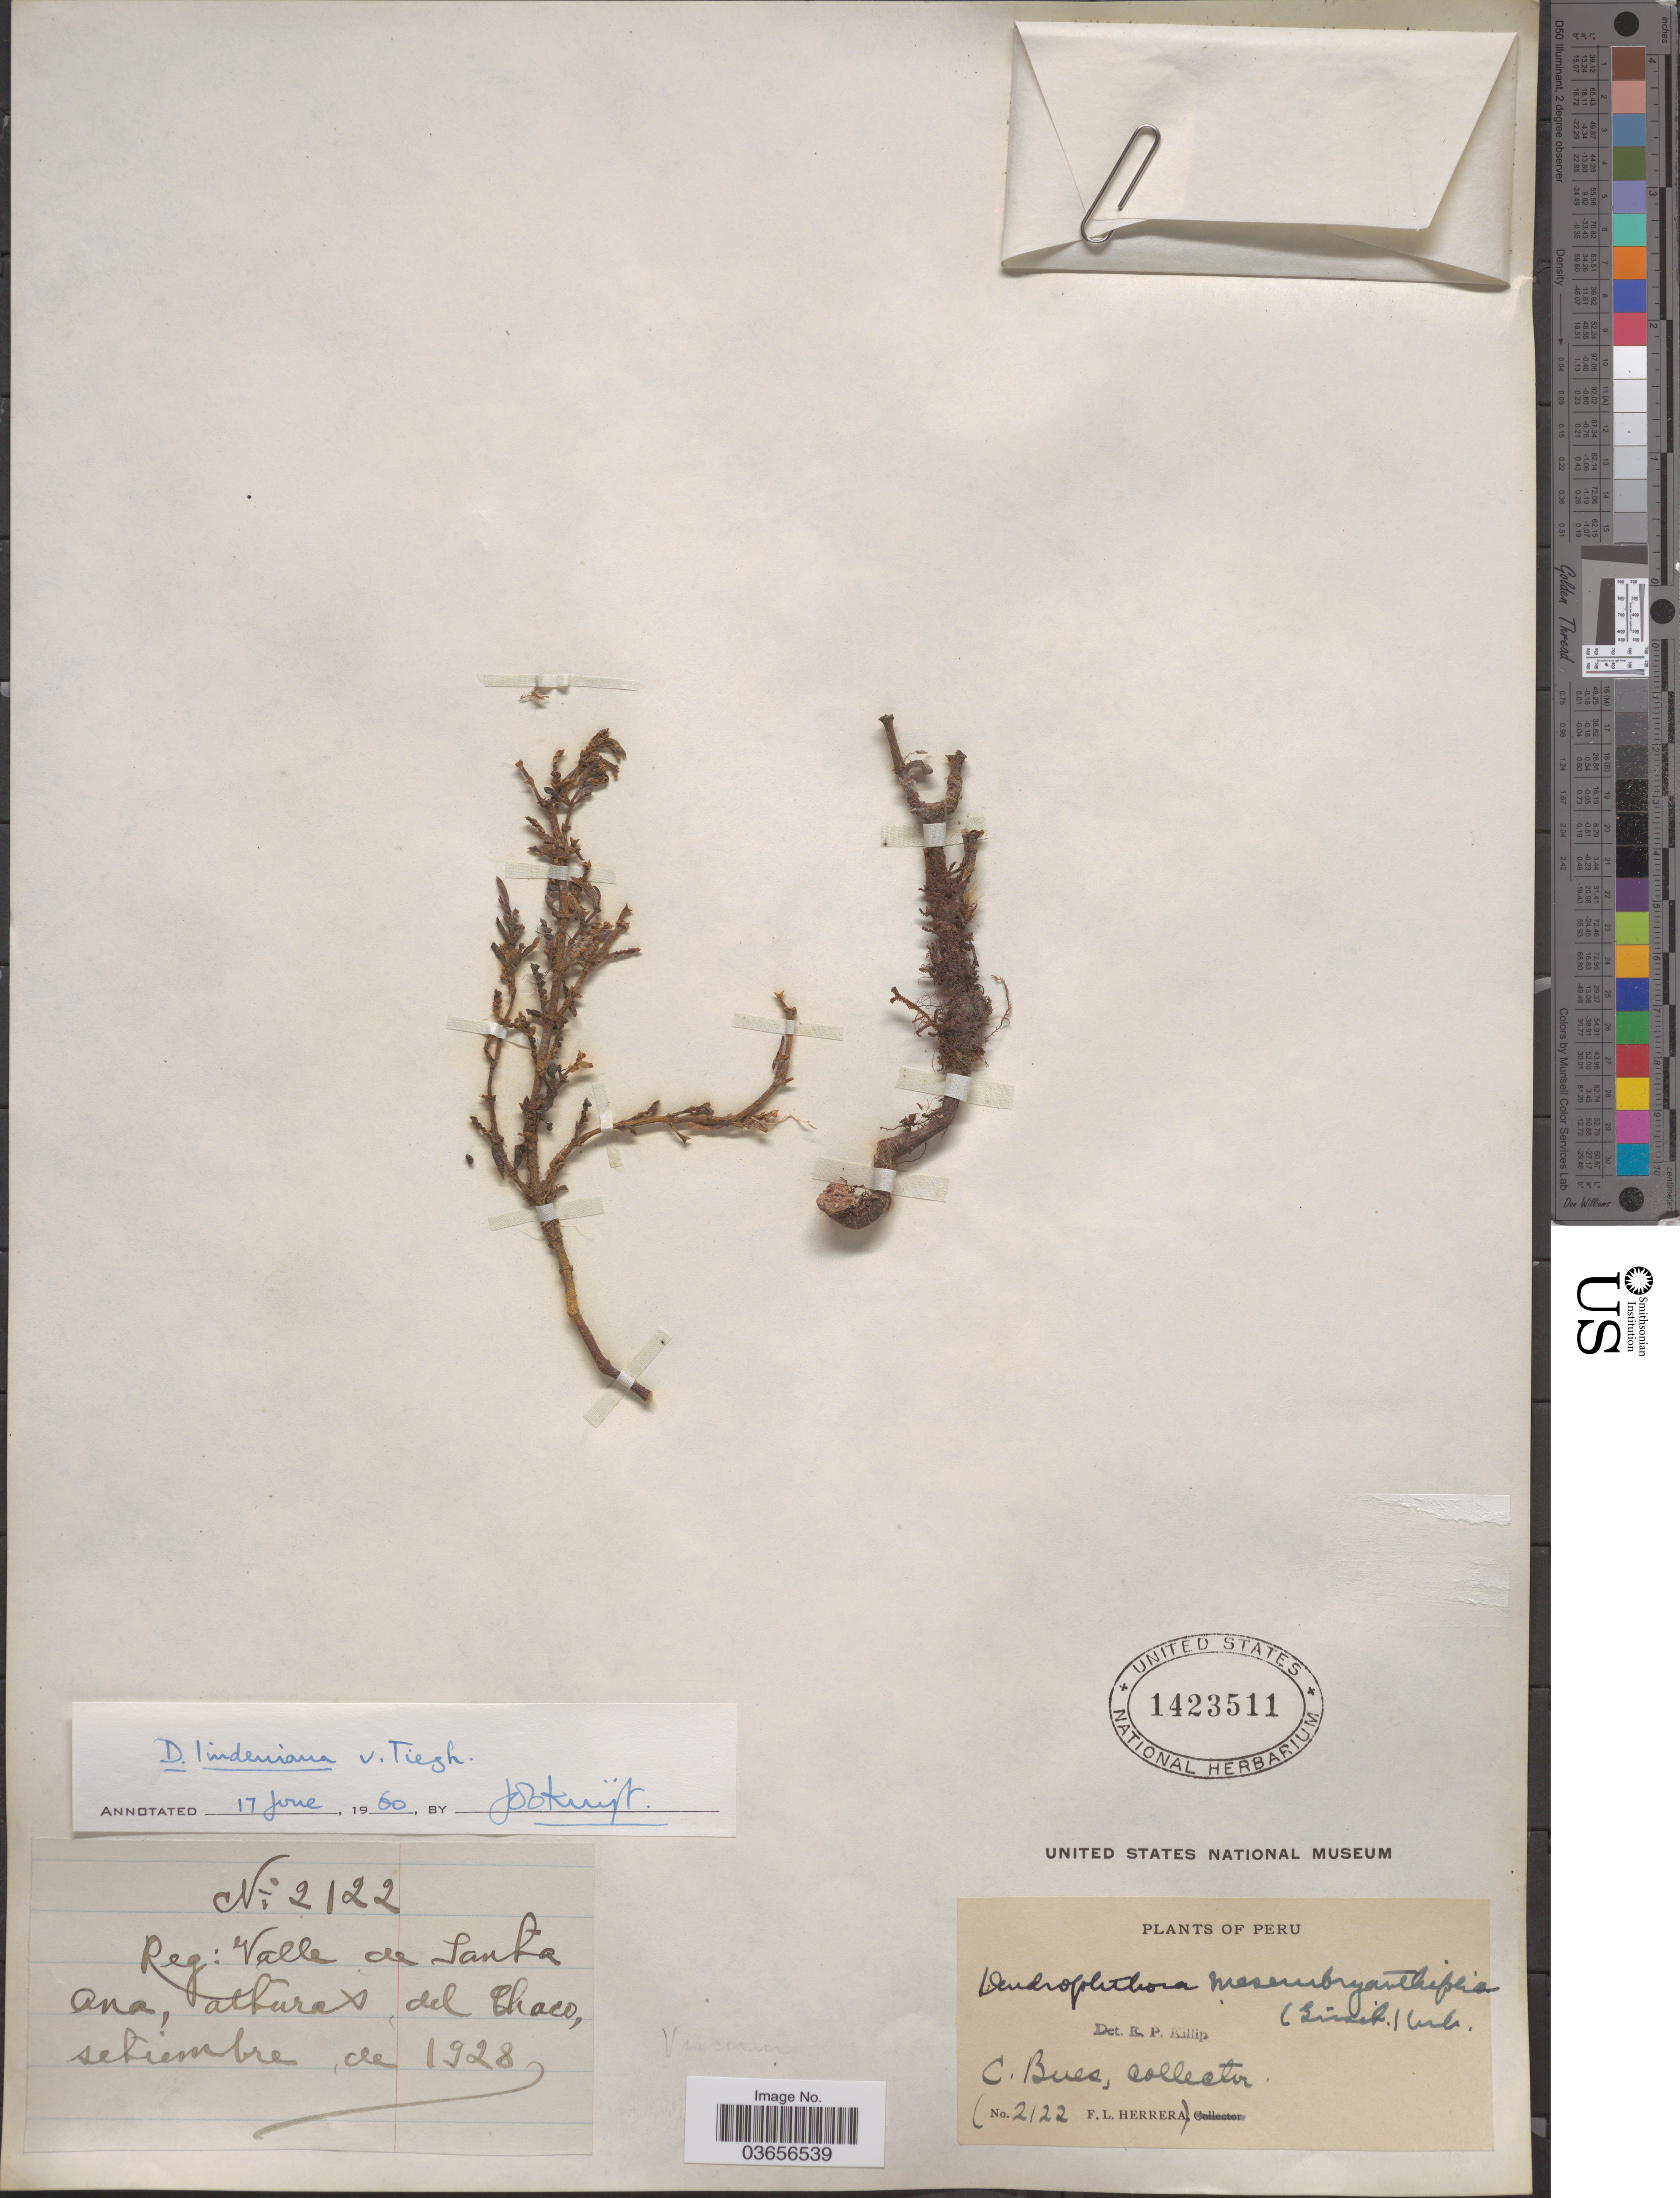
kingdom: Plantae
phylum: Tracheophyta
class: Magnoliopsida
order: Santalales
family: Viscaceae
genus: Dendrophthora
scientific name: Dendrophthora lindeniana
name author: Tiegh.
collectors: C. Bues & F. L. Herrera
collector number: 2122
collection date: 1928-09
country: Argentina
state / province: Chaco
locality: Reg.: Valle de Santa Ana, alturas del Chaco.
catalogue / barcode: US 1423511